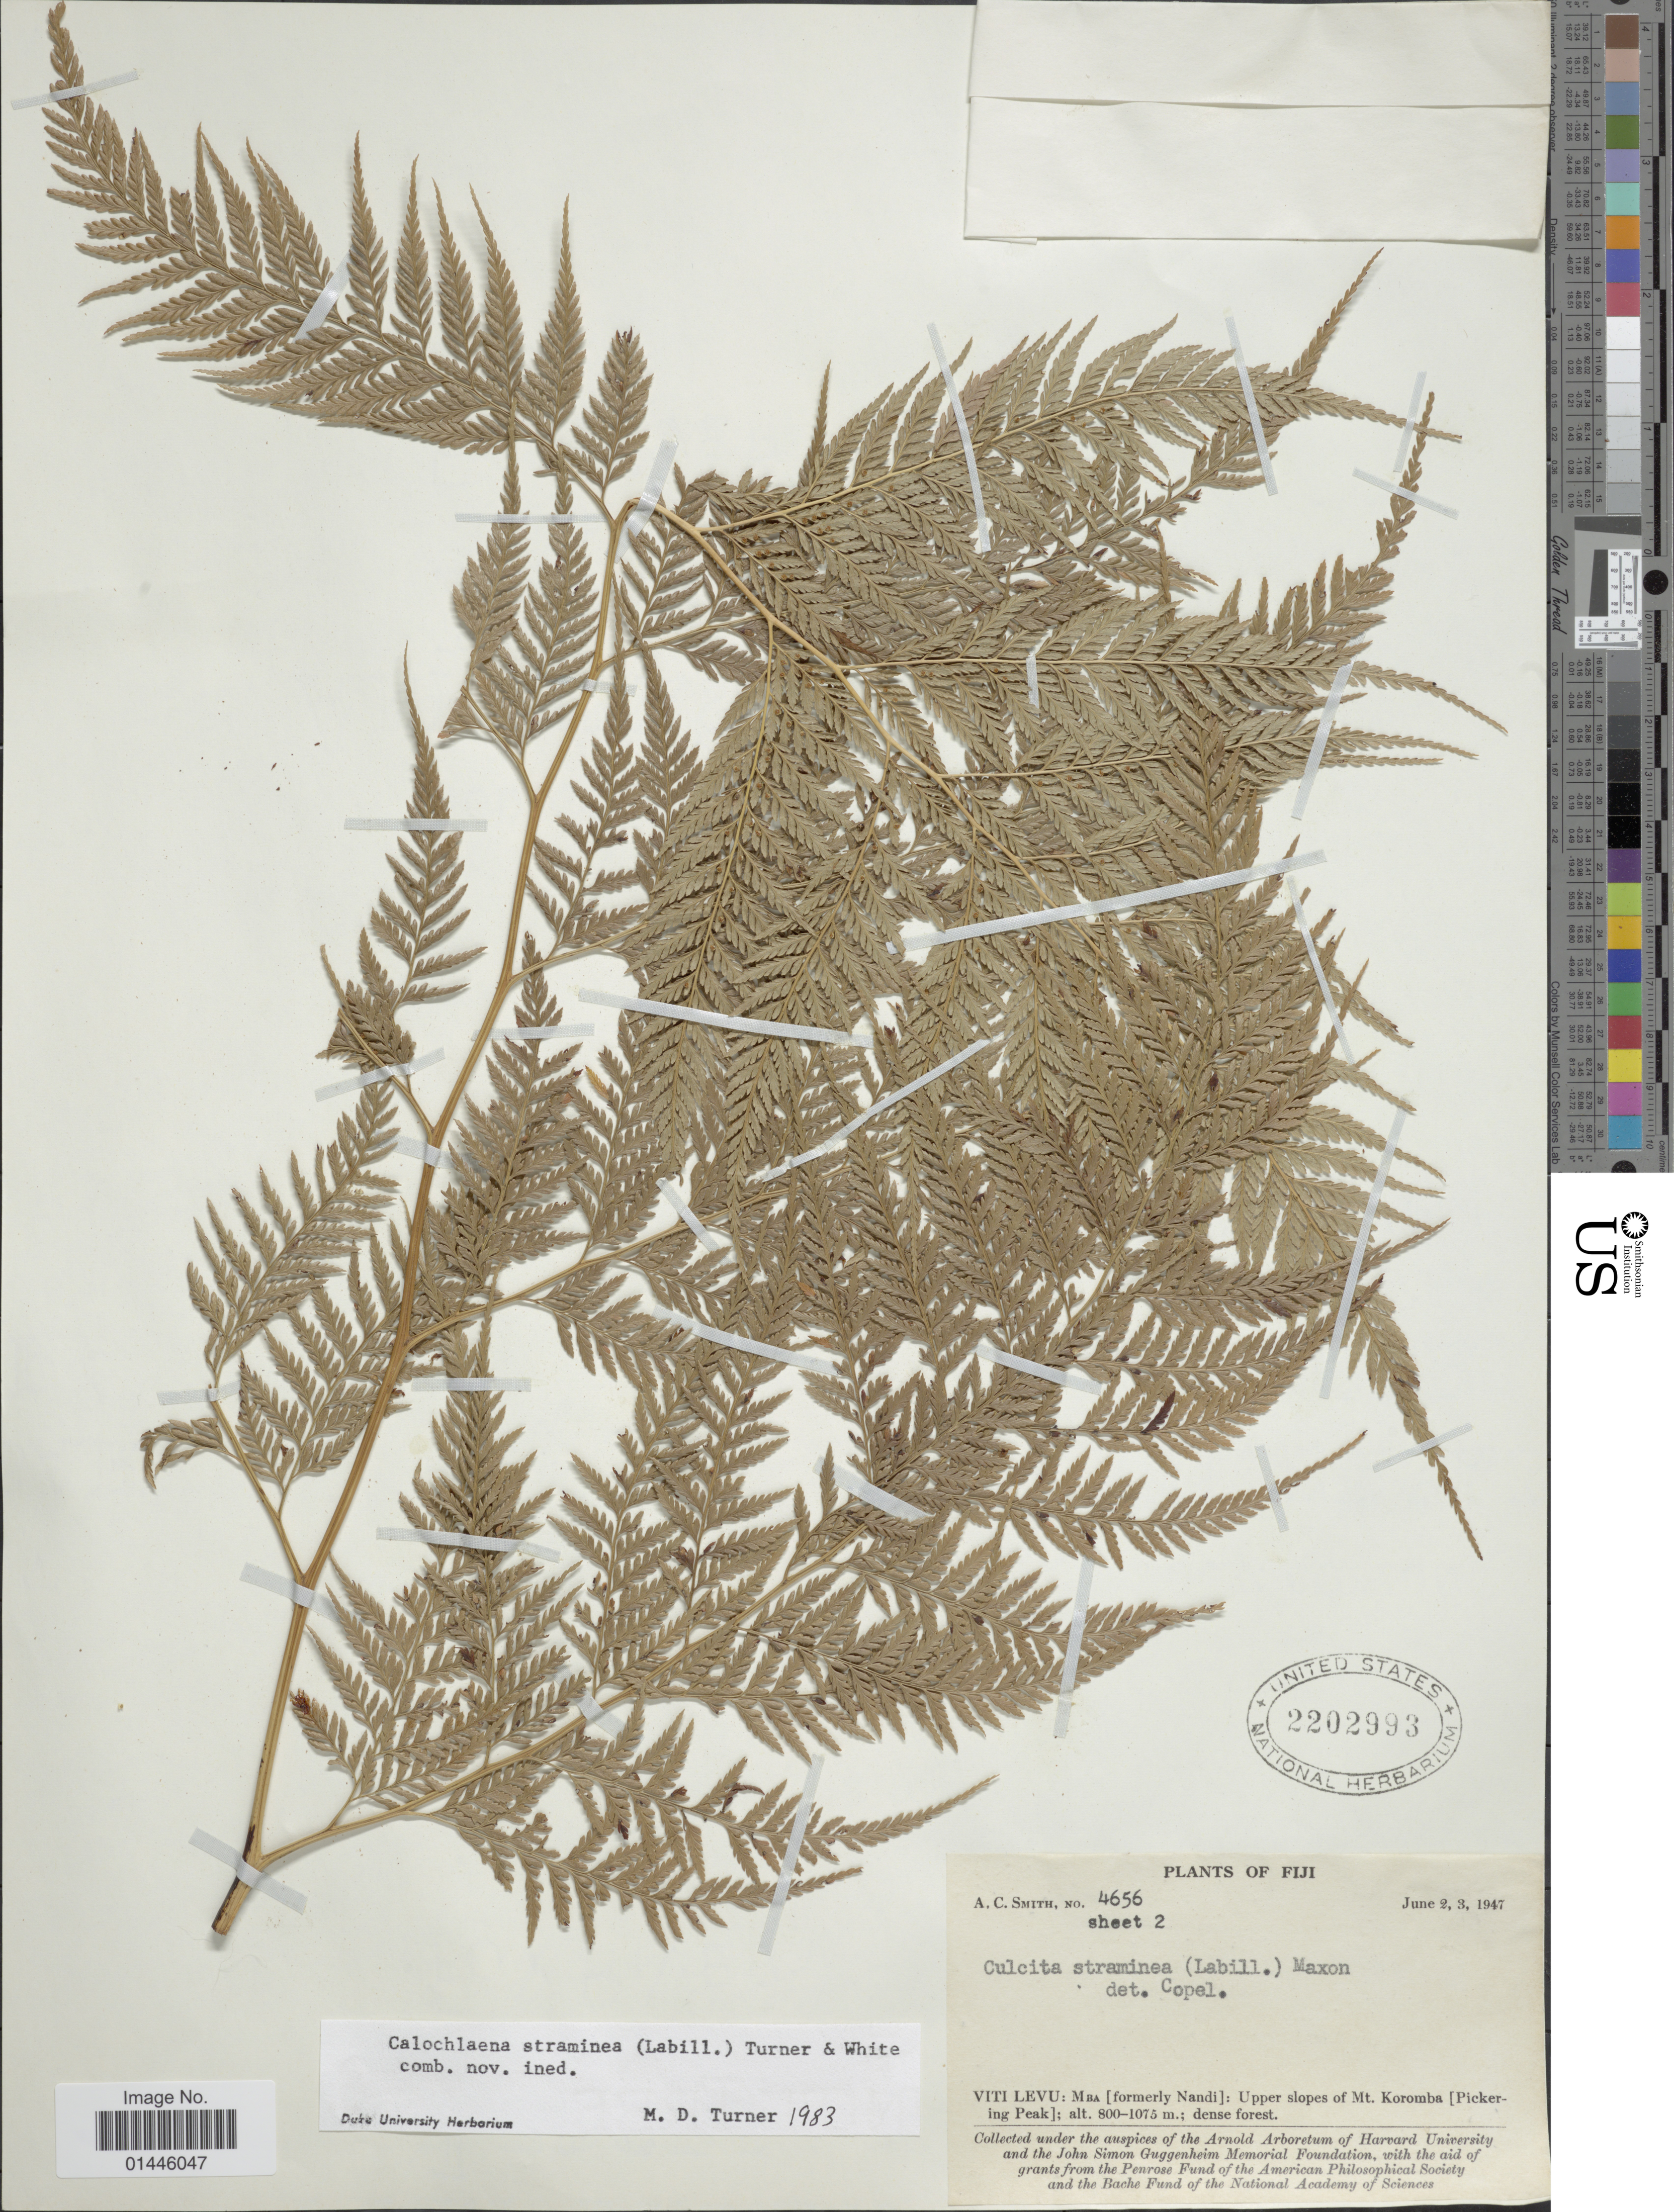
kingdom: Plantae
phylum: Tracheophyta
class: Polypodiopsida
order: Cyatheales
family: Dicksoniaceae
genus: Calochlaena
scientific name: Calochlaena straminea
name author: (Labill.) M.D. Turner & R.A. White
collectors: A. C. Smith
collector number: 4656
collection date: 1947-06-02/1947-06-03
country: Fiji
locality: Viti Levu, Mba (formerly Nandi: upper slopes of Mt. Koromba (Pickering Peak).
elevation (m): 800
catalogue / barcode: US 2202993